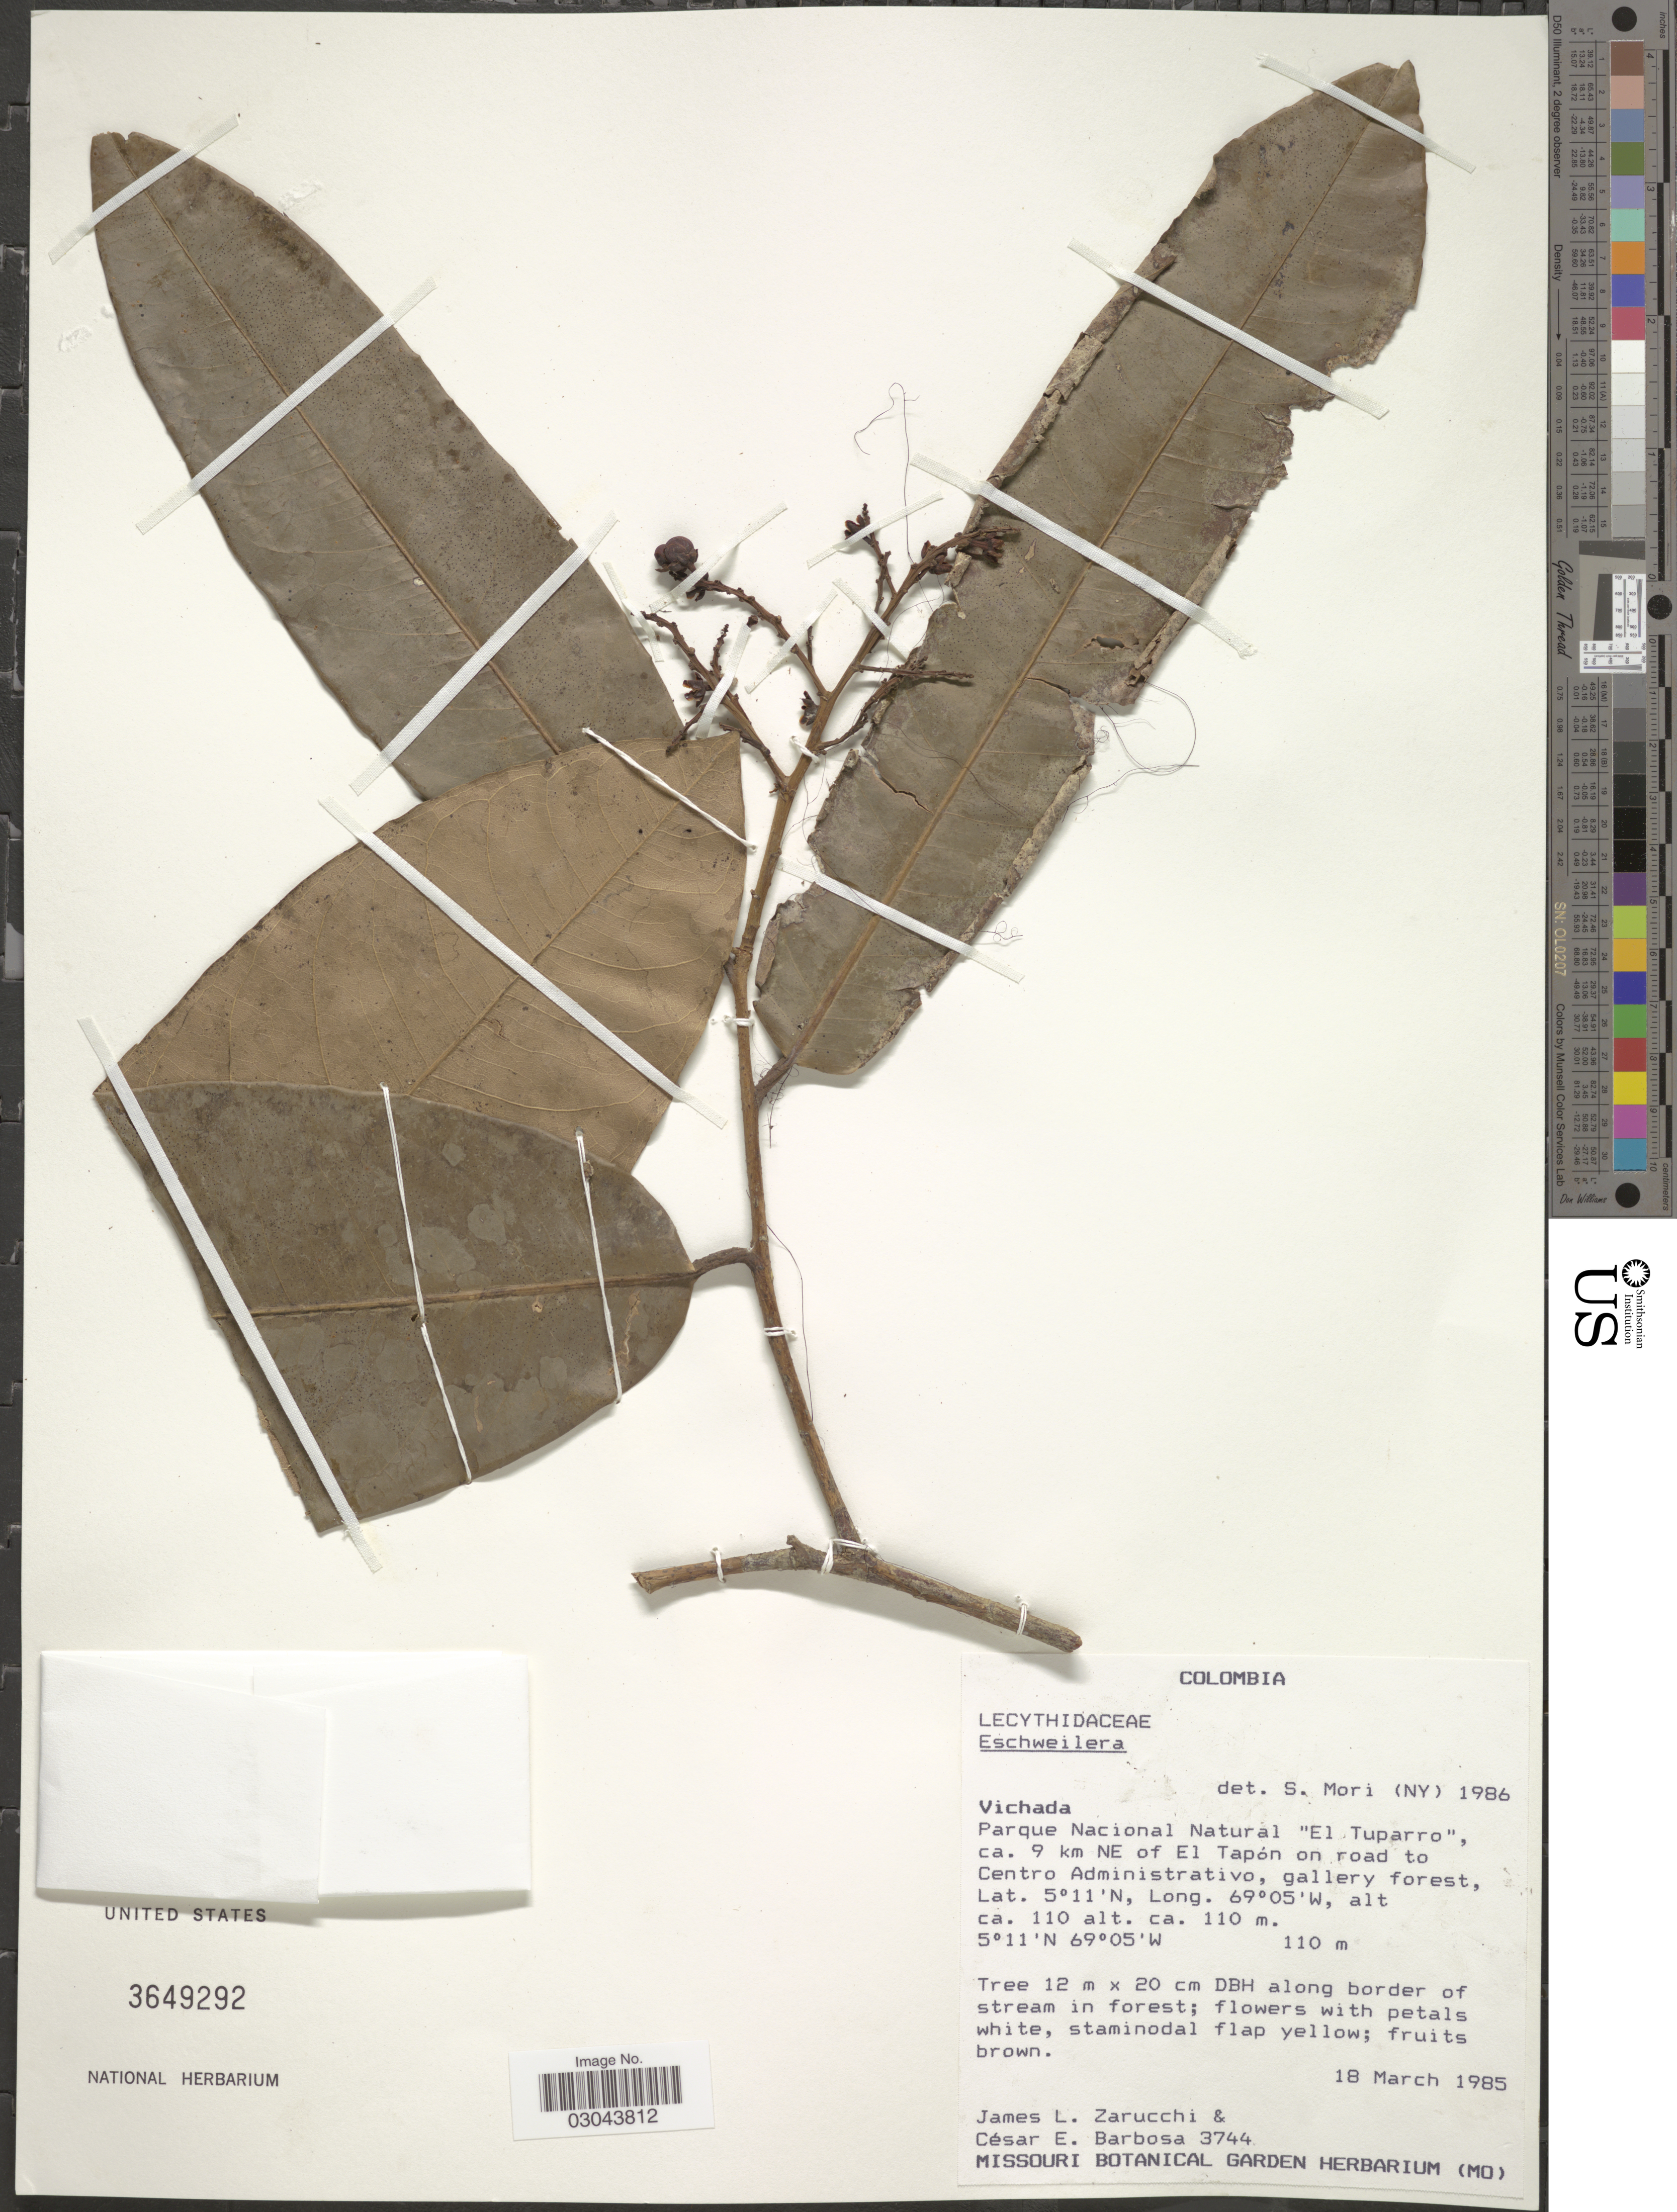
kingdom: Plantae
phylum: Tracheophyta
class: Magnoliopsida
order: Ericales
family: Lecythidaceae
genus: Eschweilera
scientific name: Eschweilera sp.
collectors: J. L. Zarucchi & C. E. Barbosa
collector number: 3744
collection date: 1985-03-18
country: Colombia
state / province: Vichada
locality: Parque Nacional Natural "El Tuparro", ca. 9 km NE of El Tapón on road to Centro Administrativo.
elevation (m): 110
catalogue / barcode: US 3649292